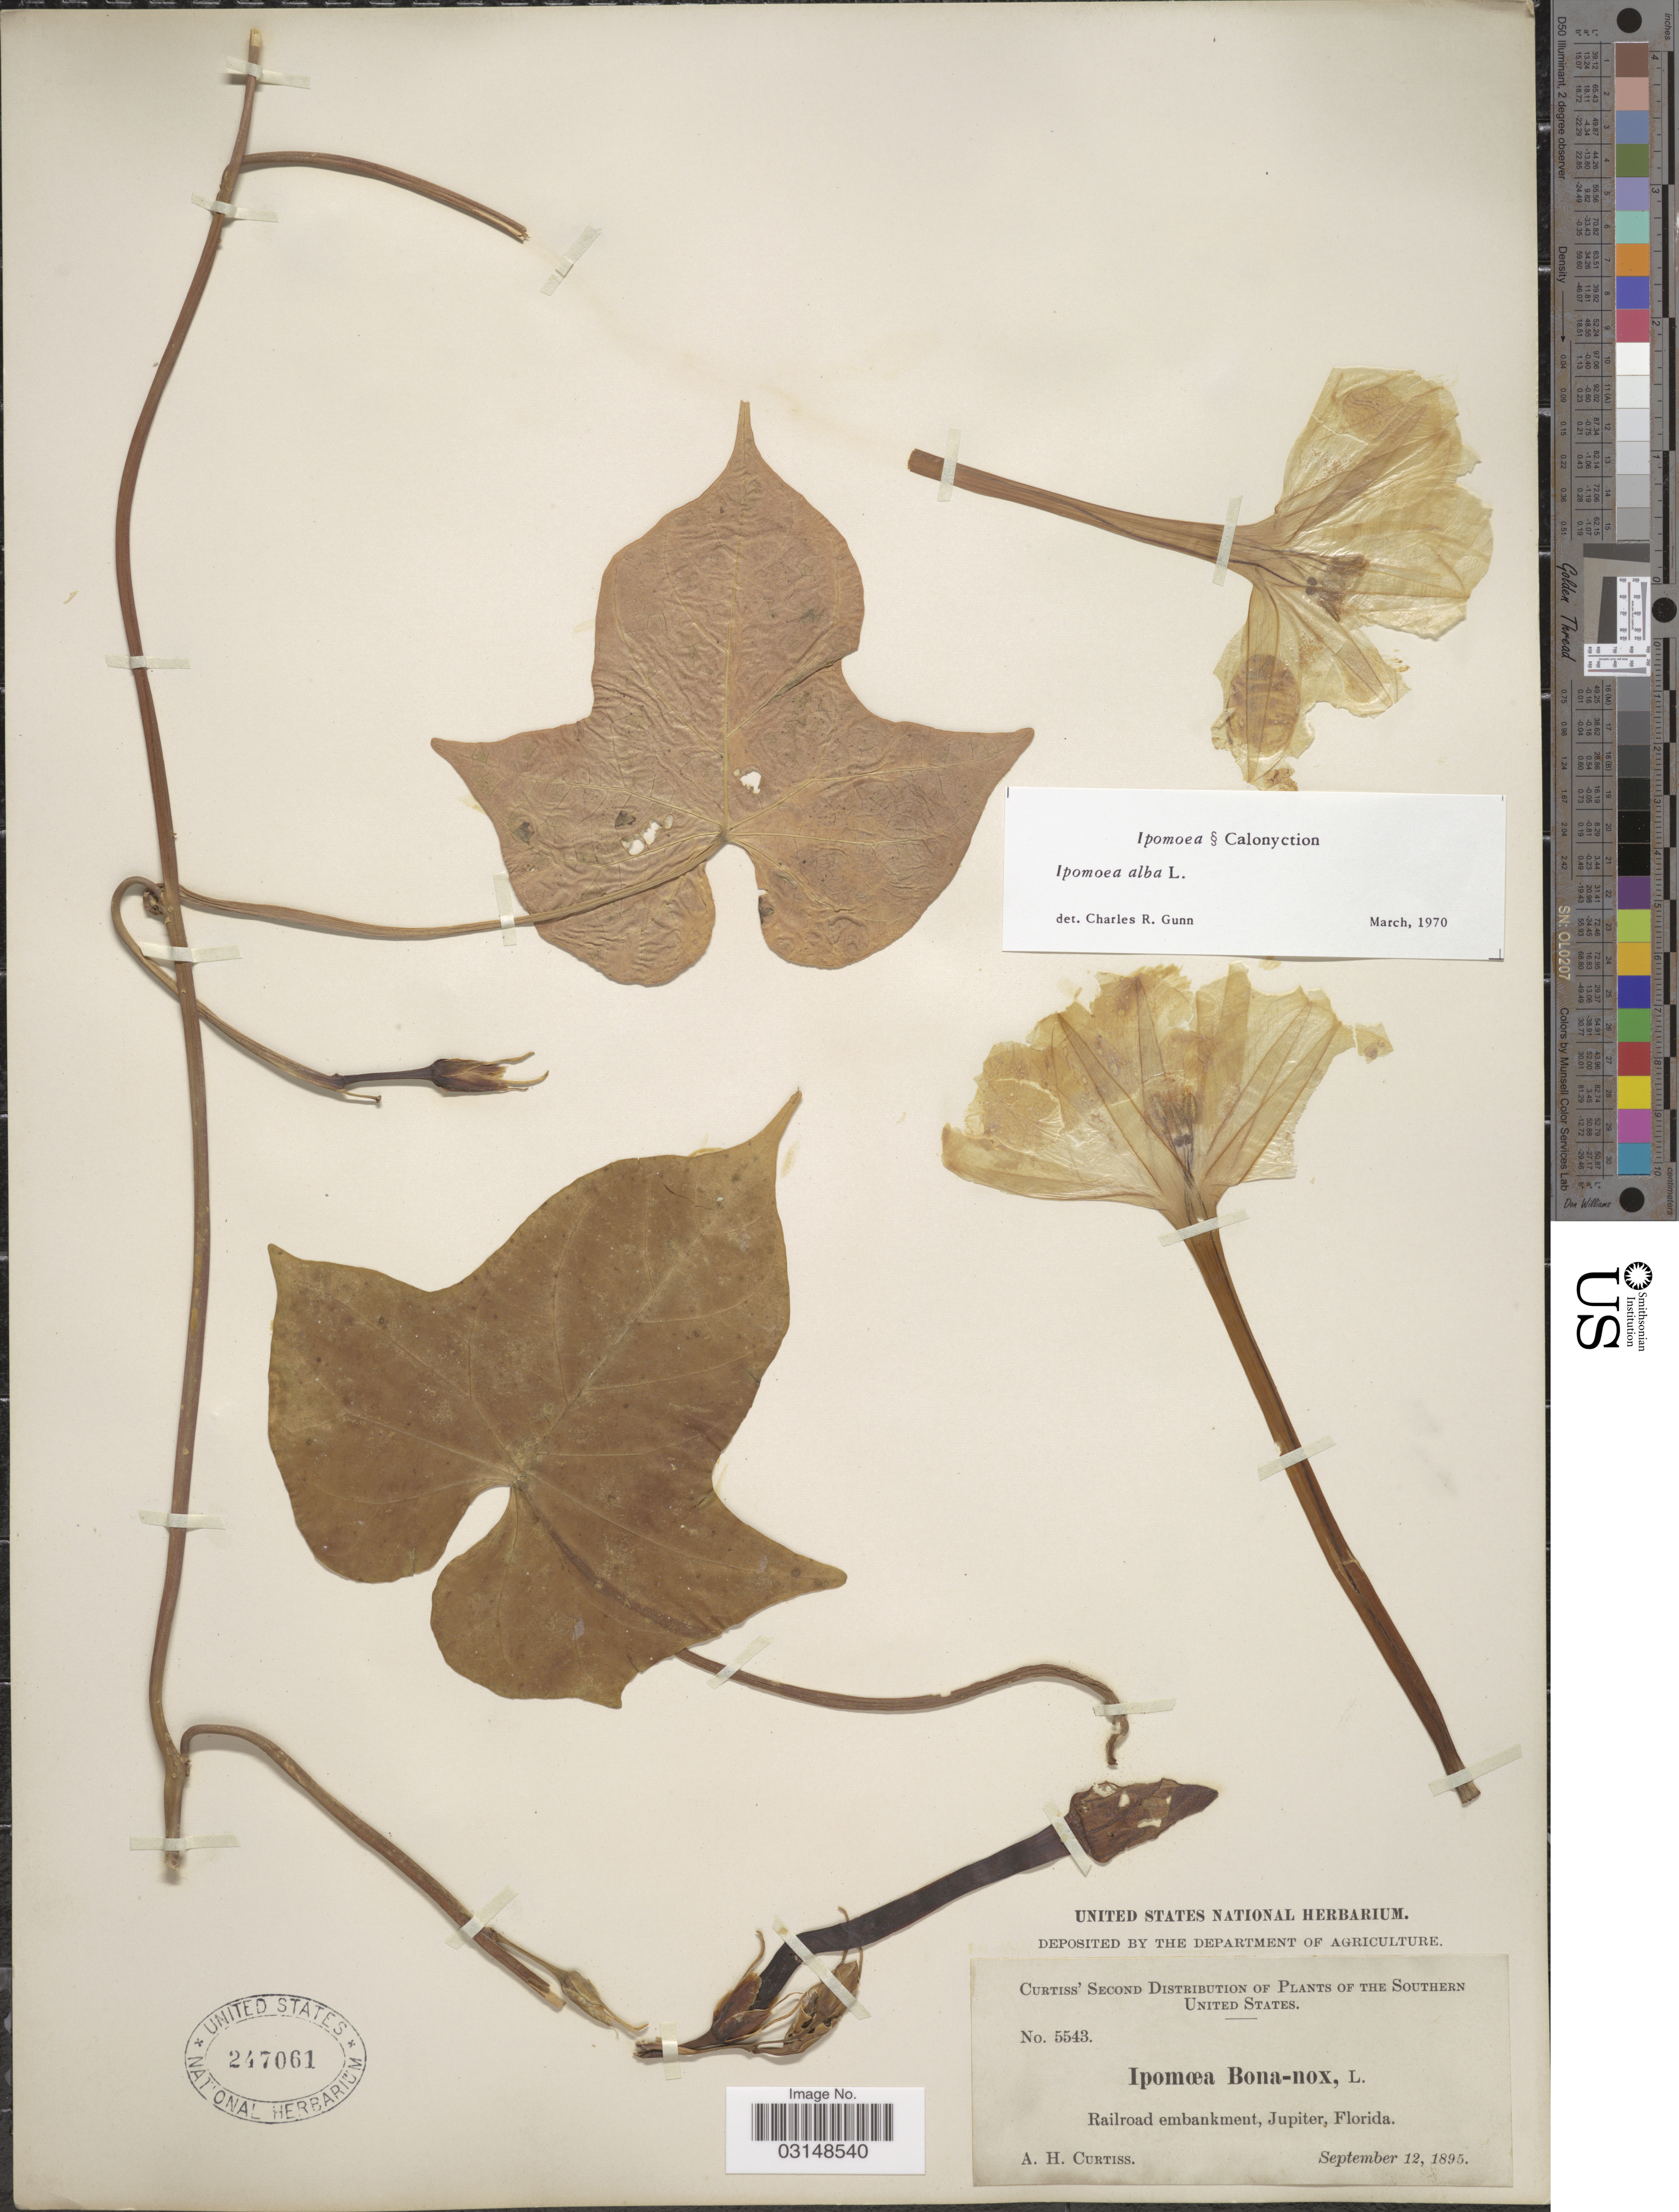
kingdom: Plantae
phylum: Tracheophyta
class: Magnoliopsida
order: Solanales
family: Convolvulaceae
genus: Ipomoea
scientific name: Ipomoea alba L.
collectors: A. H. Curtiss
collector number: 5543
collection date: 1895-09-12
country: United States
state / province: Florida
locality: The Southern United States, Railroad embankment, Jupiter, Florida.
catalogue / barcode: US 247061